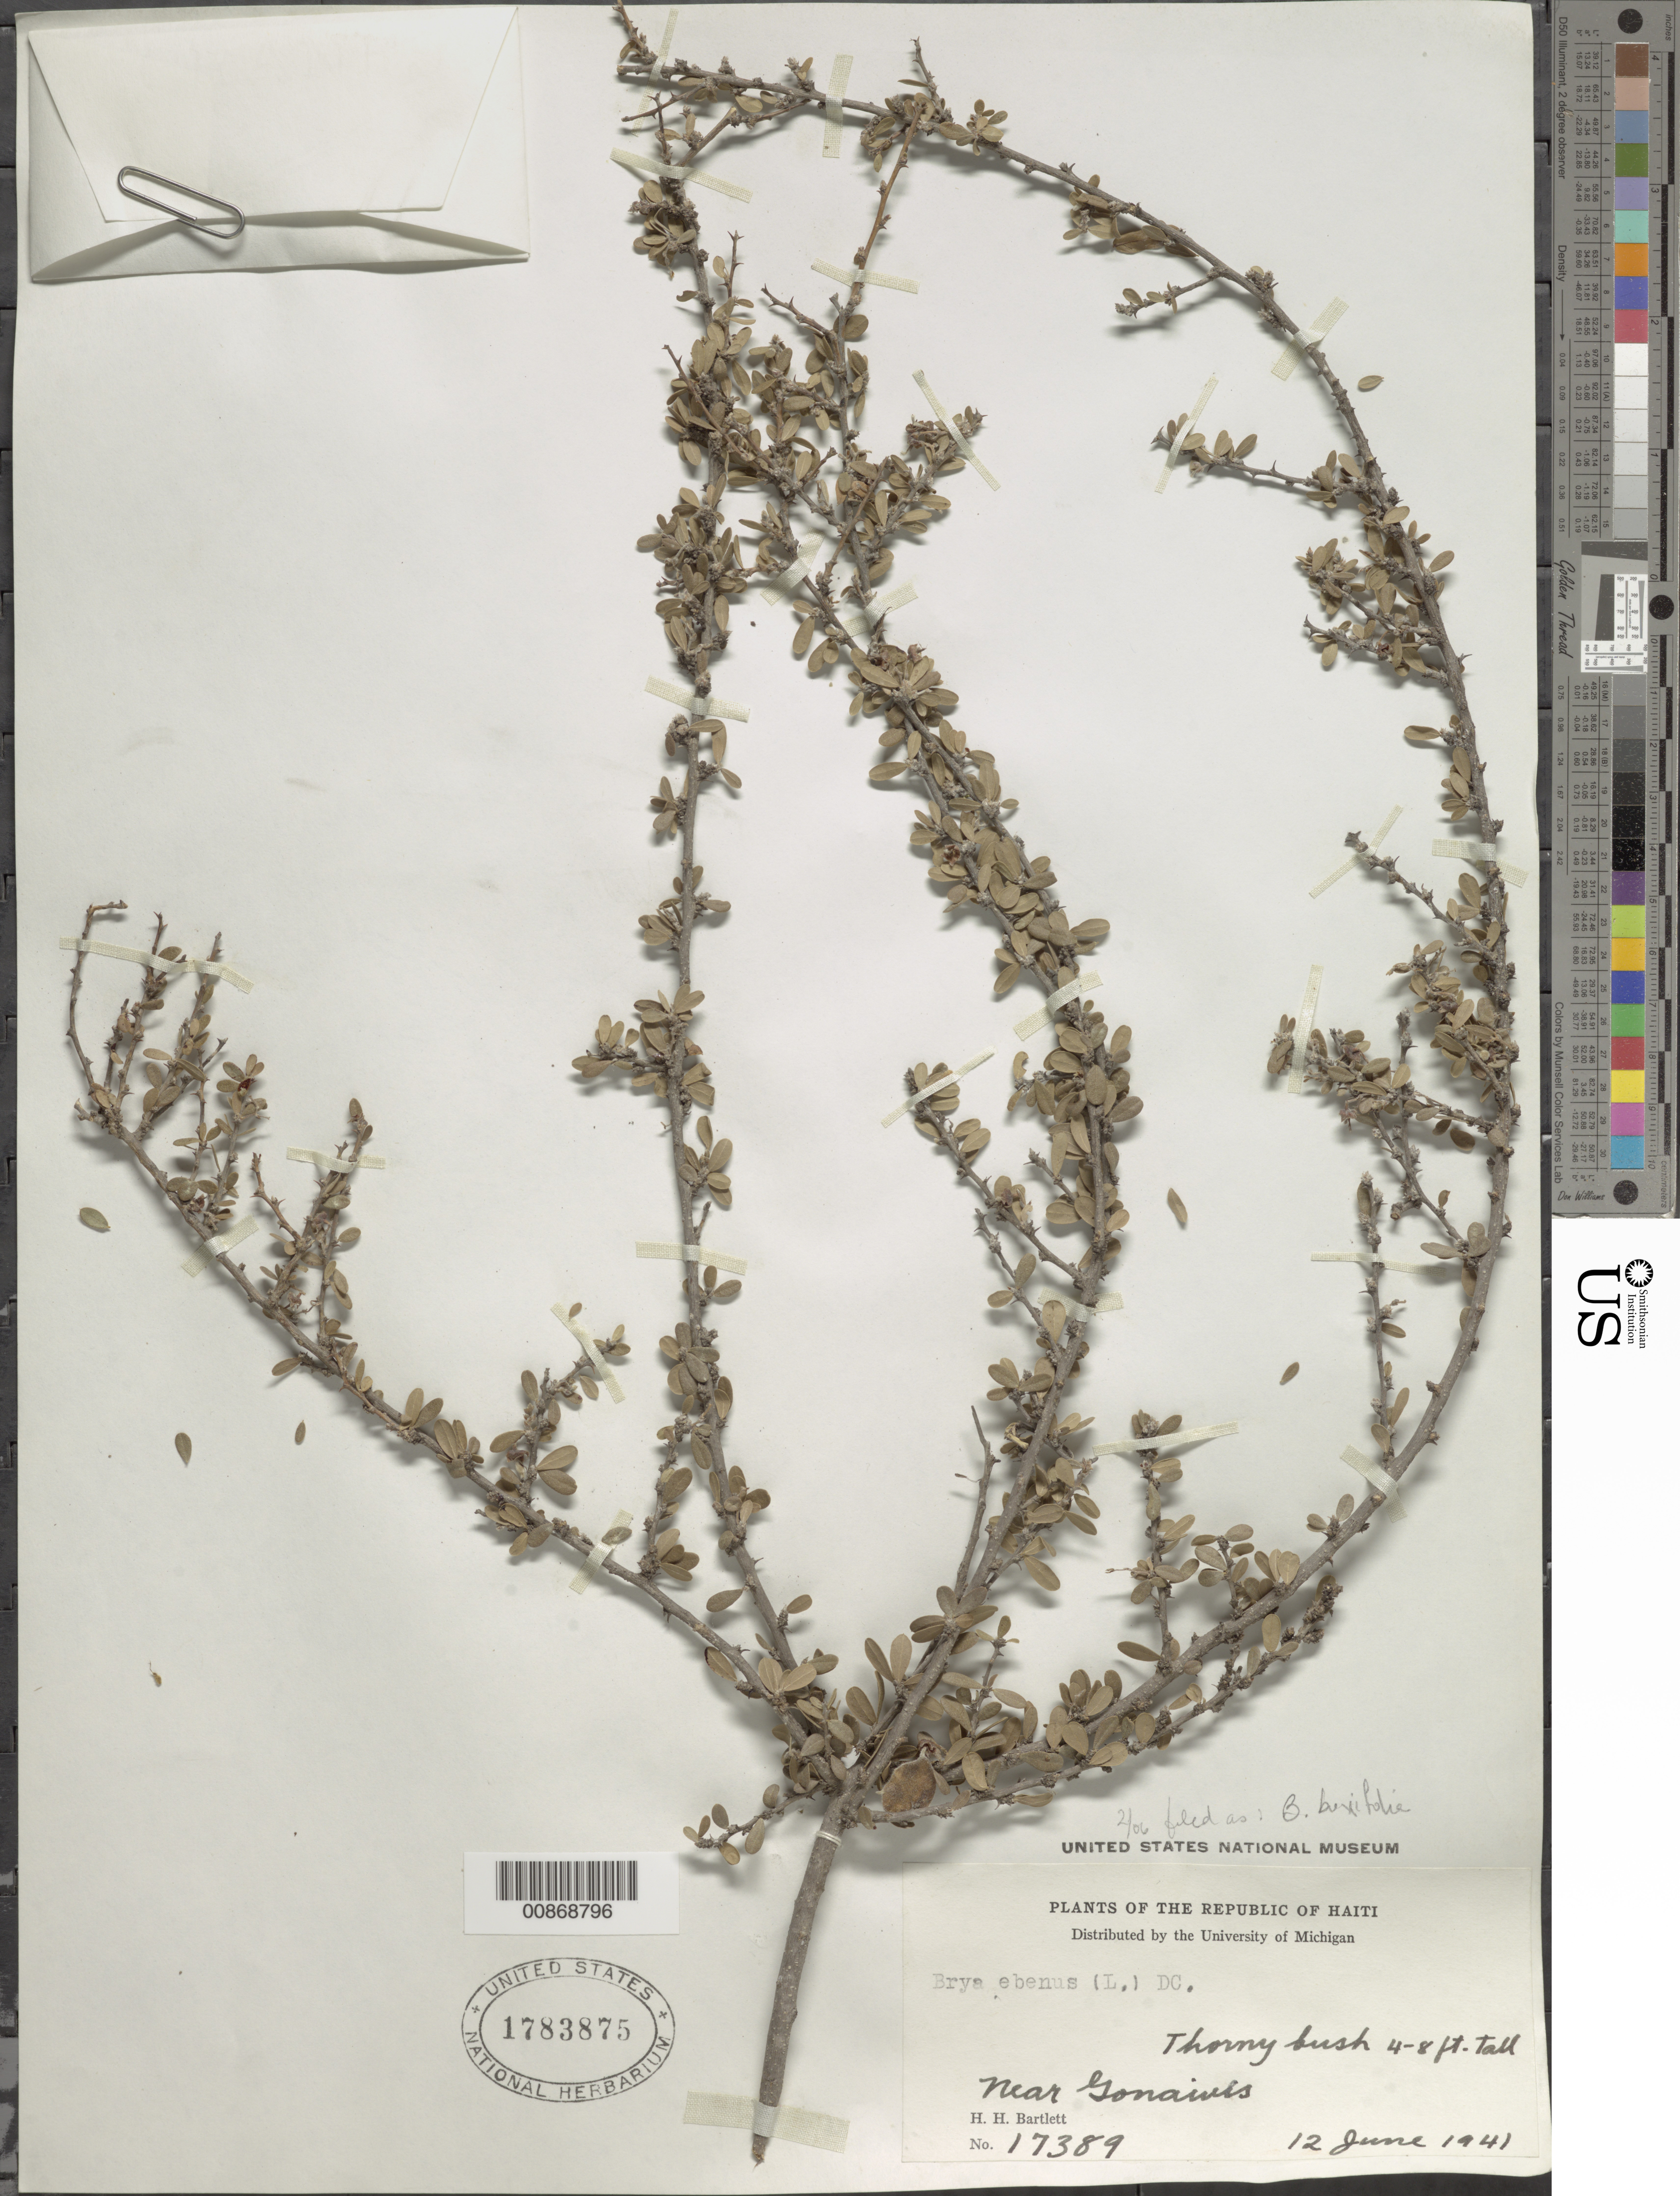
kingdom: Plantae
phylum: Tracheophyta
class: Magnoliopsida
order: Fabales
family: Fabaceae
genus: Brya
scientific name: Brya buxifolia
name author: (Murray) Urb.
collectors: H. H. Bartlett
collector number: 17389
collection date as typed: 12 Jun 1941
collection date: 1941-06-12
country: Haiti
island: Hispaniola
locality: Near Gonaives.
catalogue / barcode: US 1783875